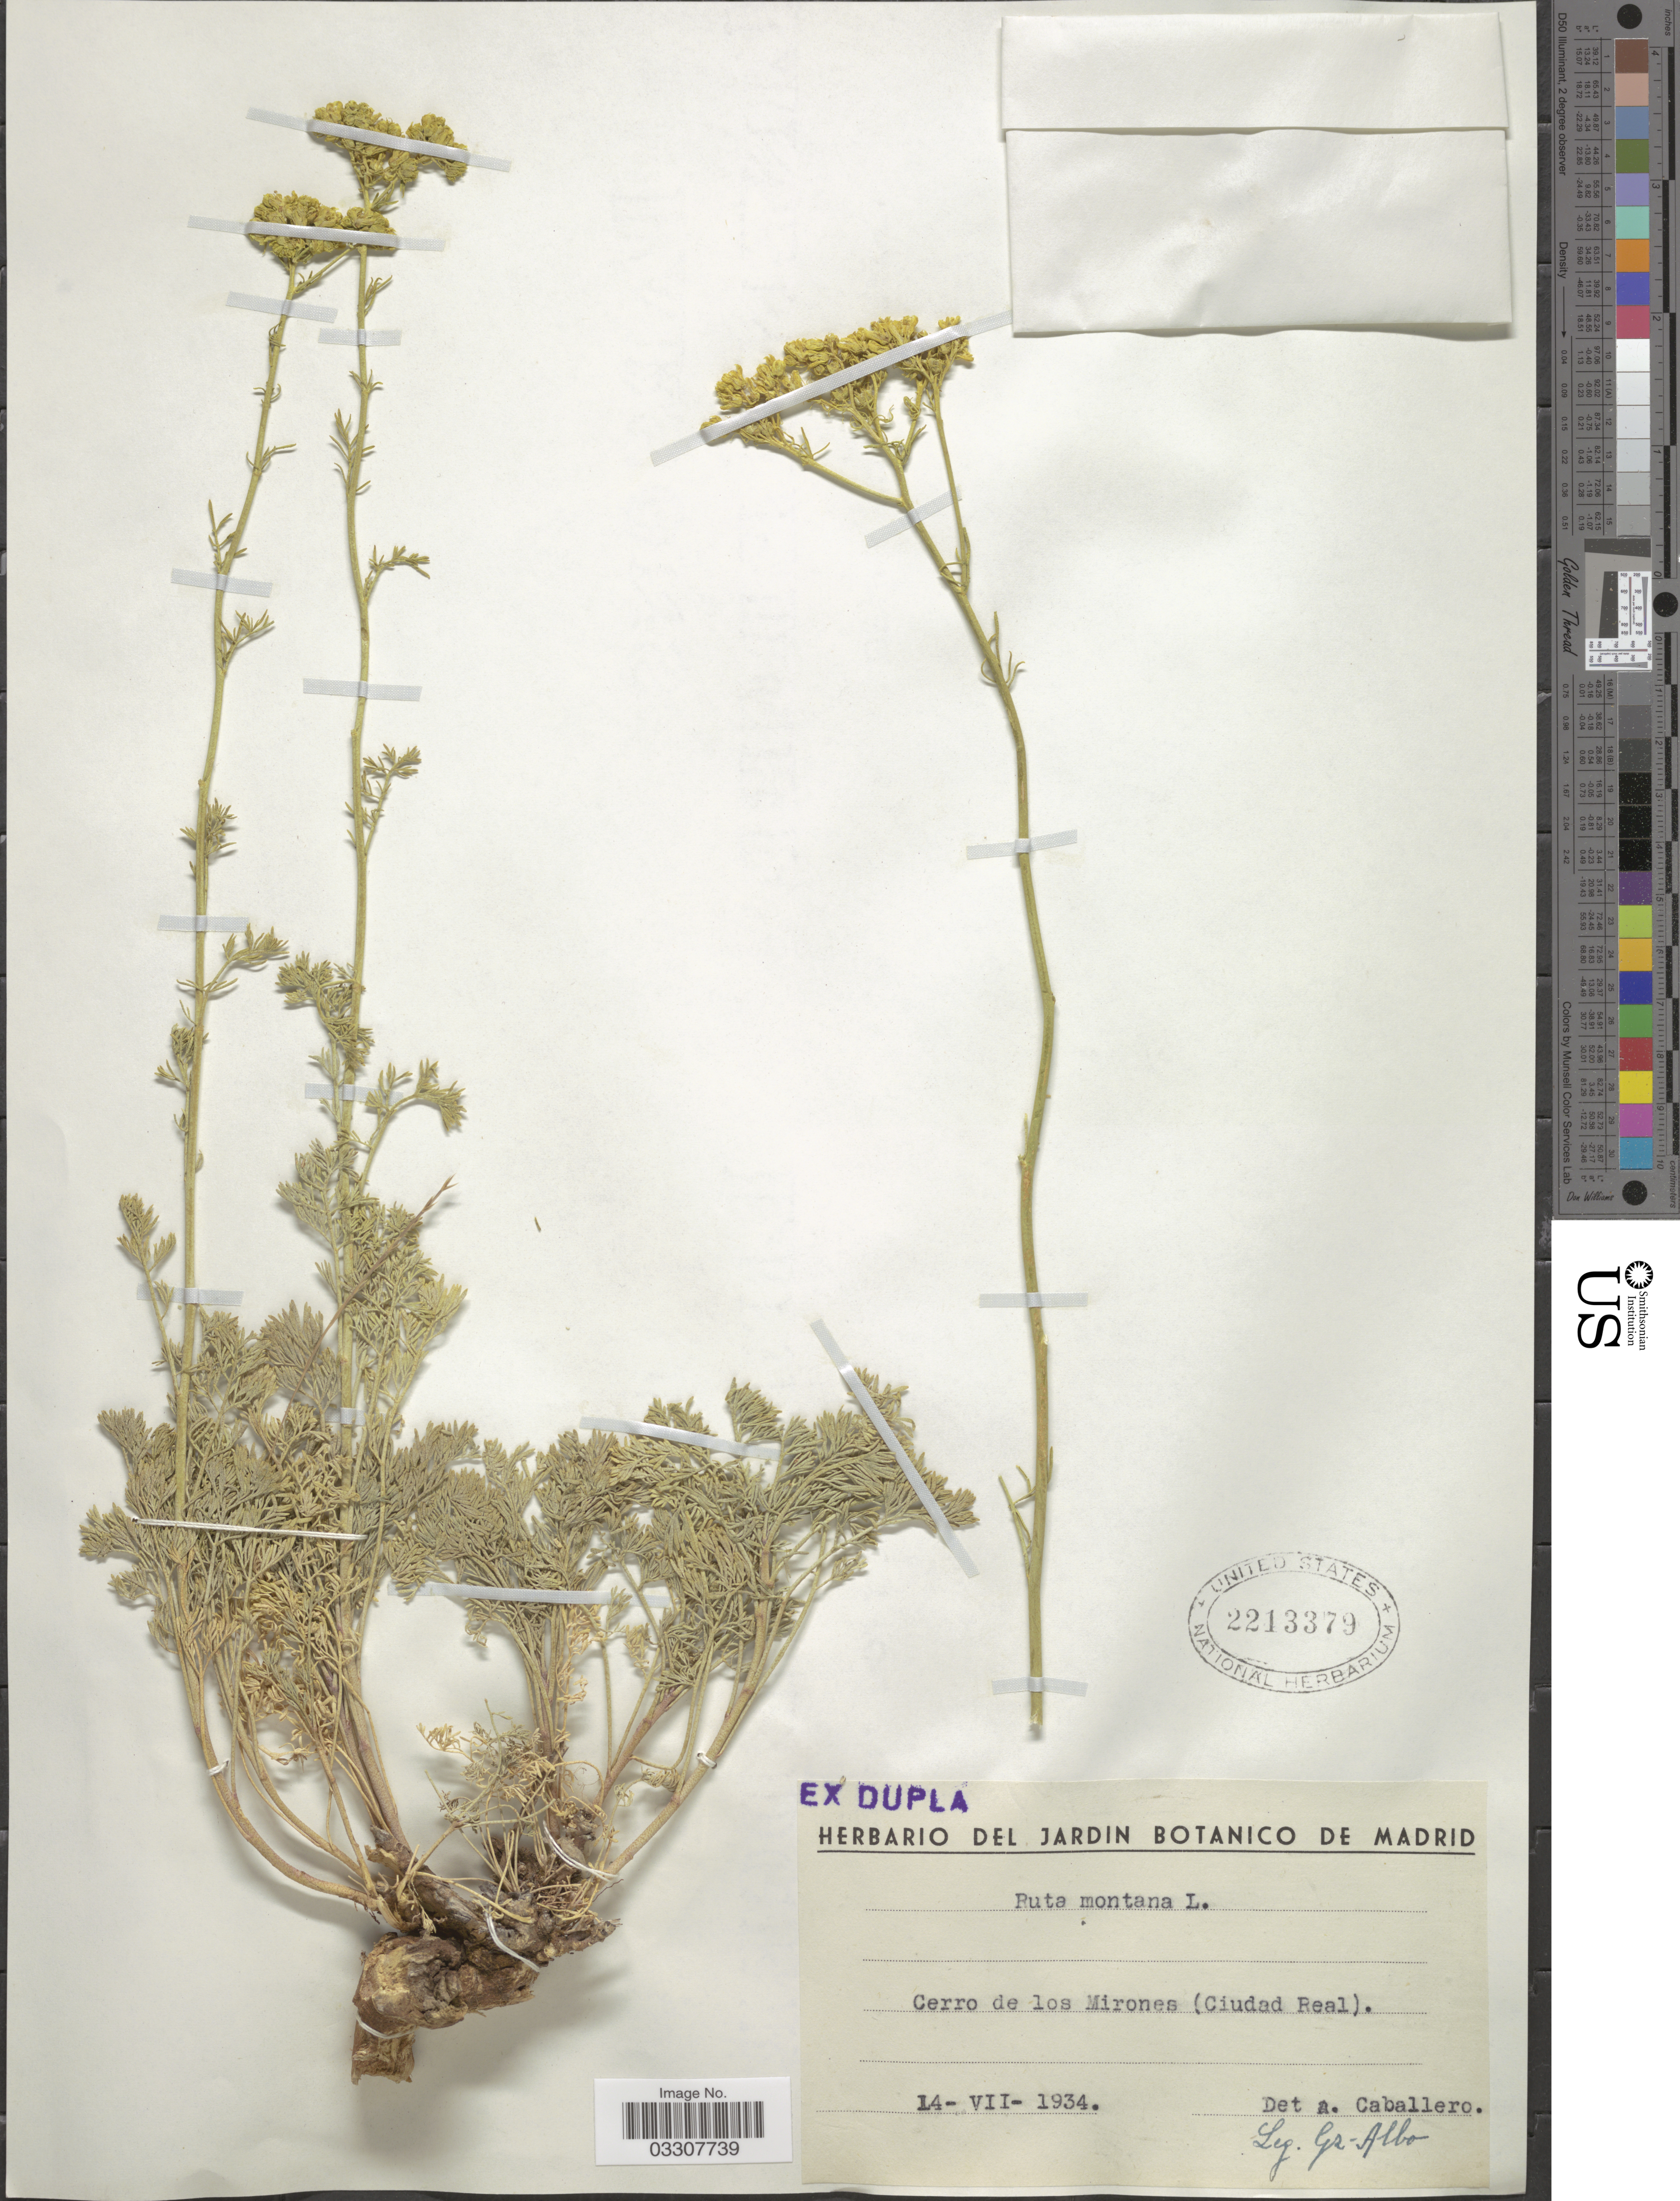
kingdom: Plantae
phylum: Tracheophyta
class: Magnoliopsida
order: Sapindales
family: Rutaceae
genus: Ruta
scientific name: Ruta montana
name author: (L.) L.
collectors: -. Albo G.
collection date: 1934-07-14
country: Spain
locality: Cerro de los Mirones (Ciudad Real).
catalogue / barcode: US 2213379